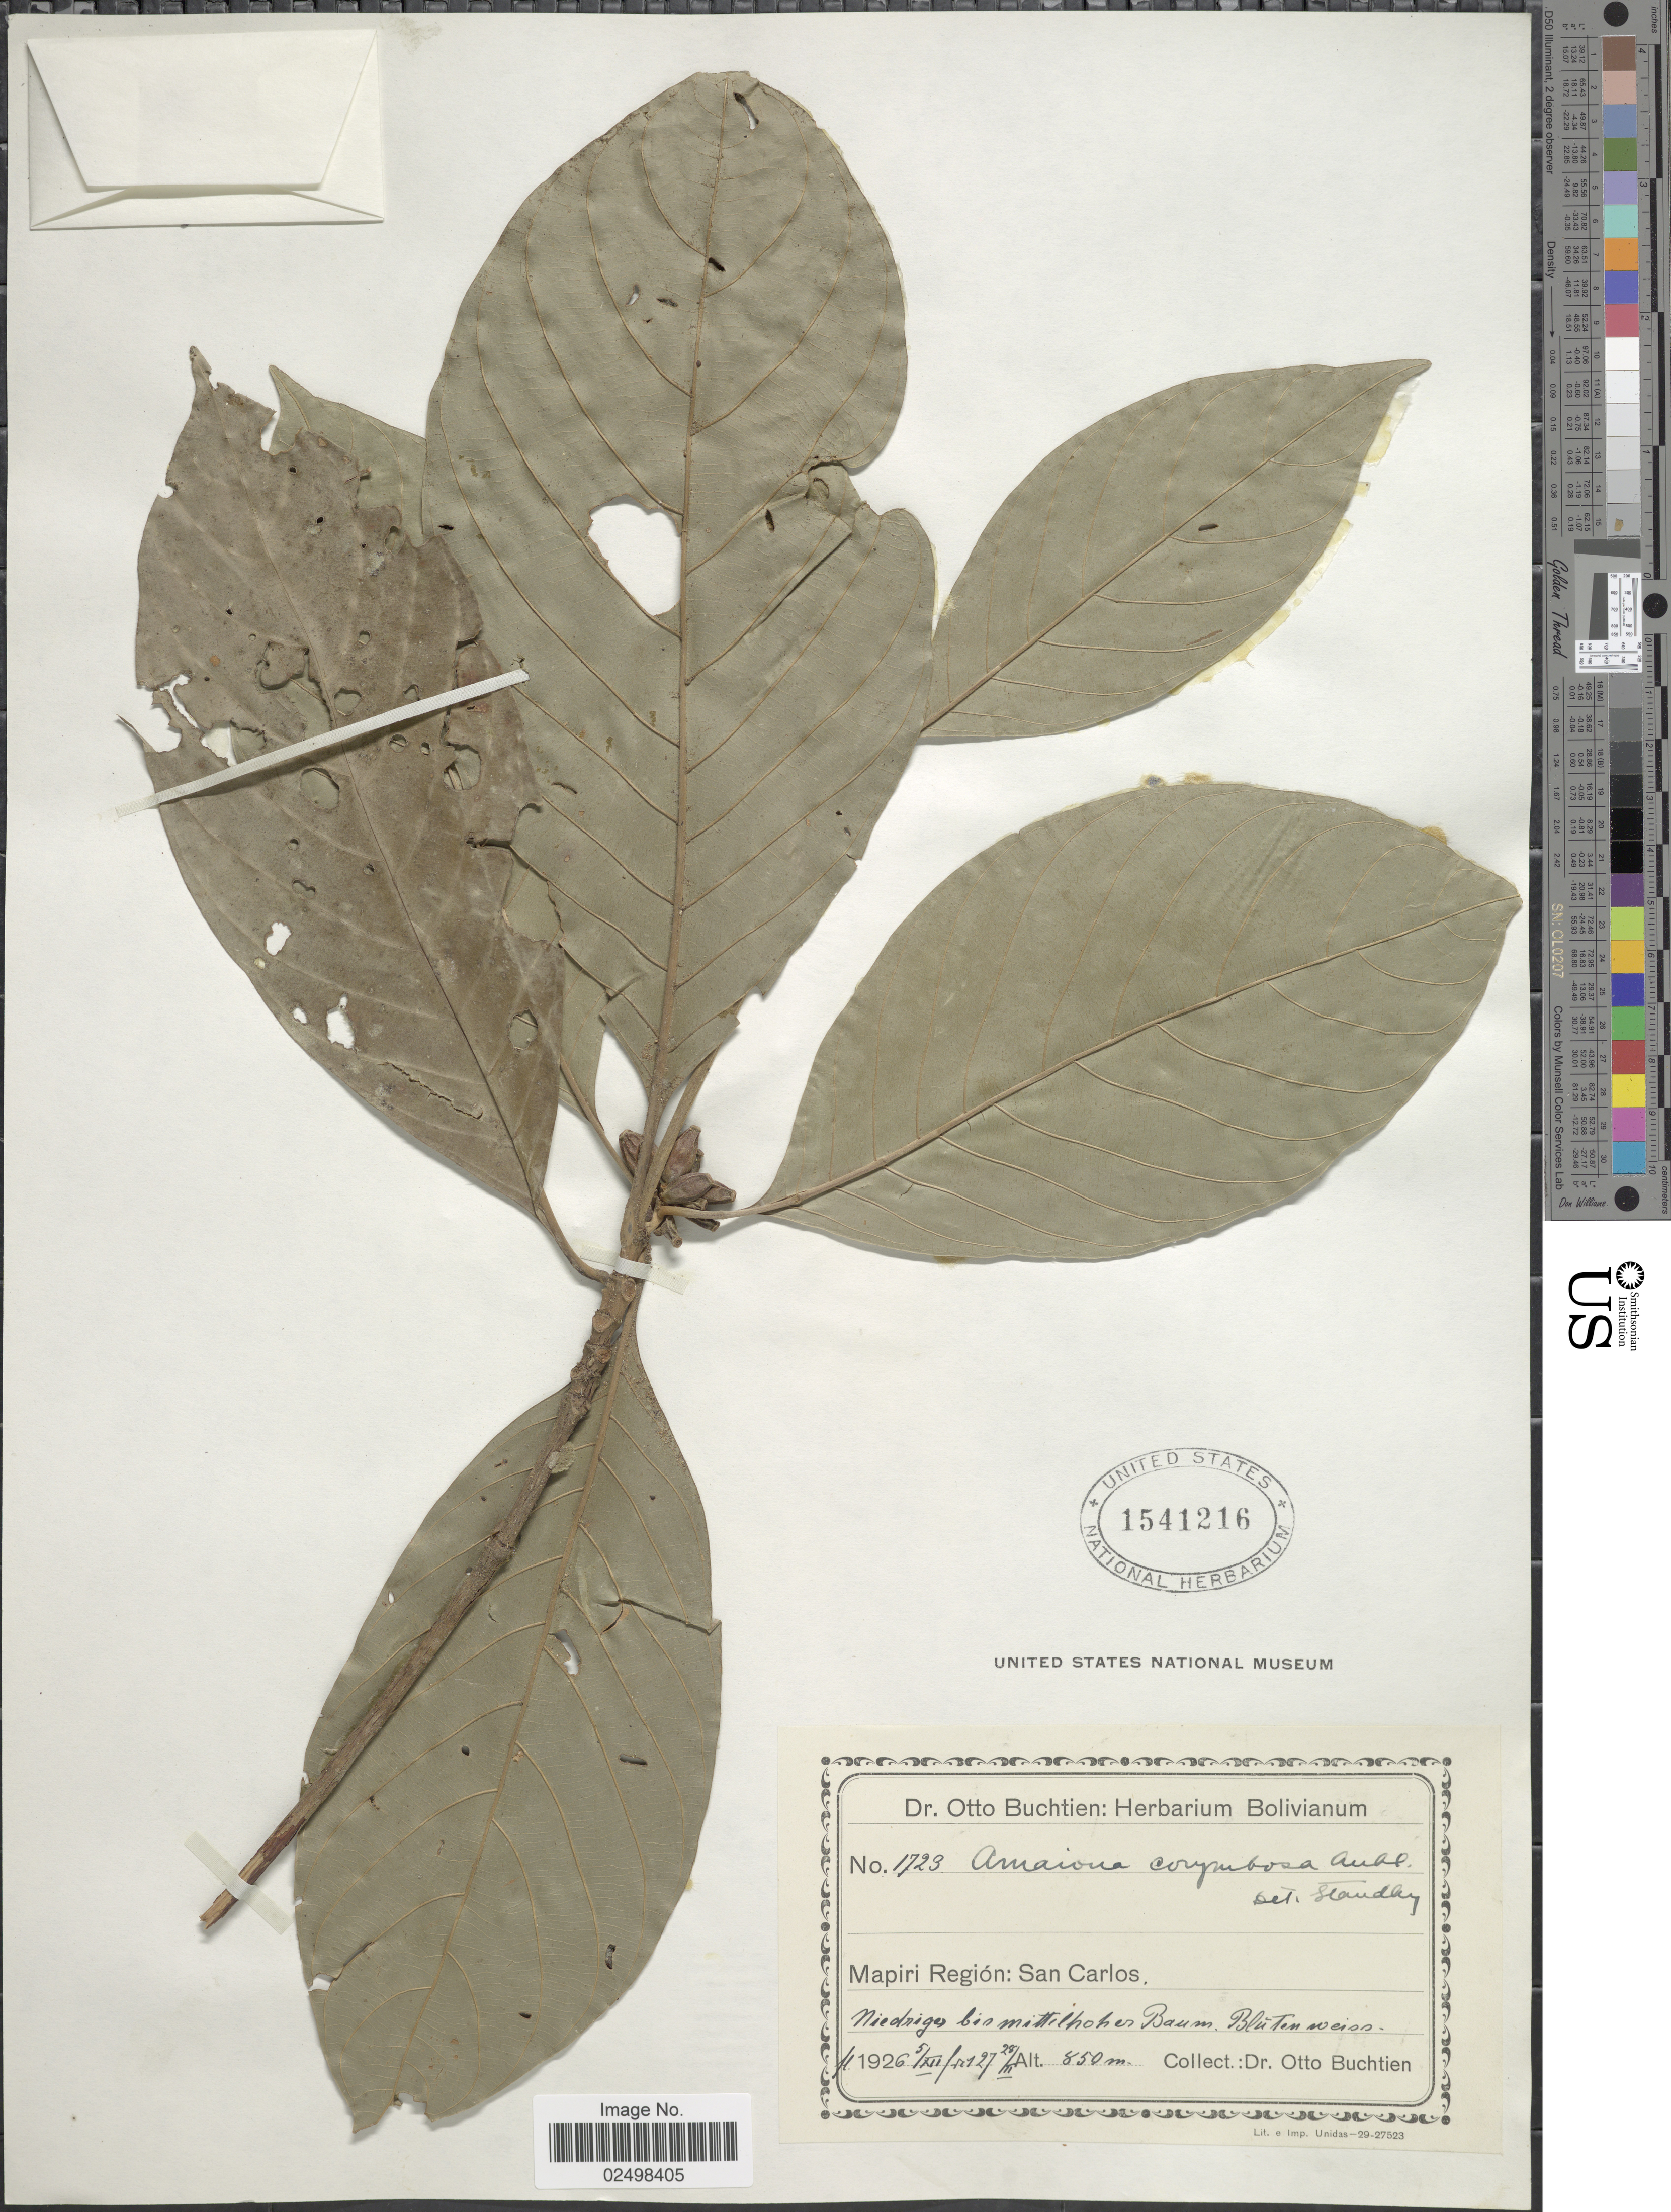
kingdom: Plantae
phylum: Tracheophyta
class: Magnoliopsida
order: Gentianales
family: Rubiaceae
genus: Amaioua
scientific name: Amaioua corymbosa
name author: Kunth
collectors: O. Buchtien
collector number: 1723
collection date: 1926-12-05/1927-03-28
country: Bolivia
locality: Mapiri Region: San Carlos.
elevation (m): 850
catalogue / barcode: US 1541216